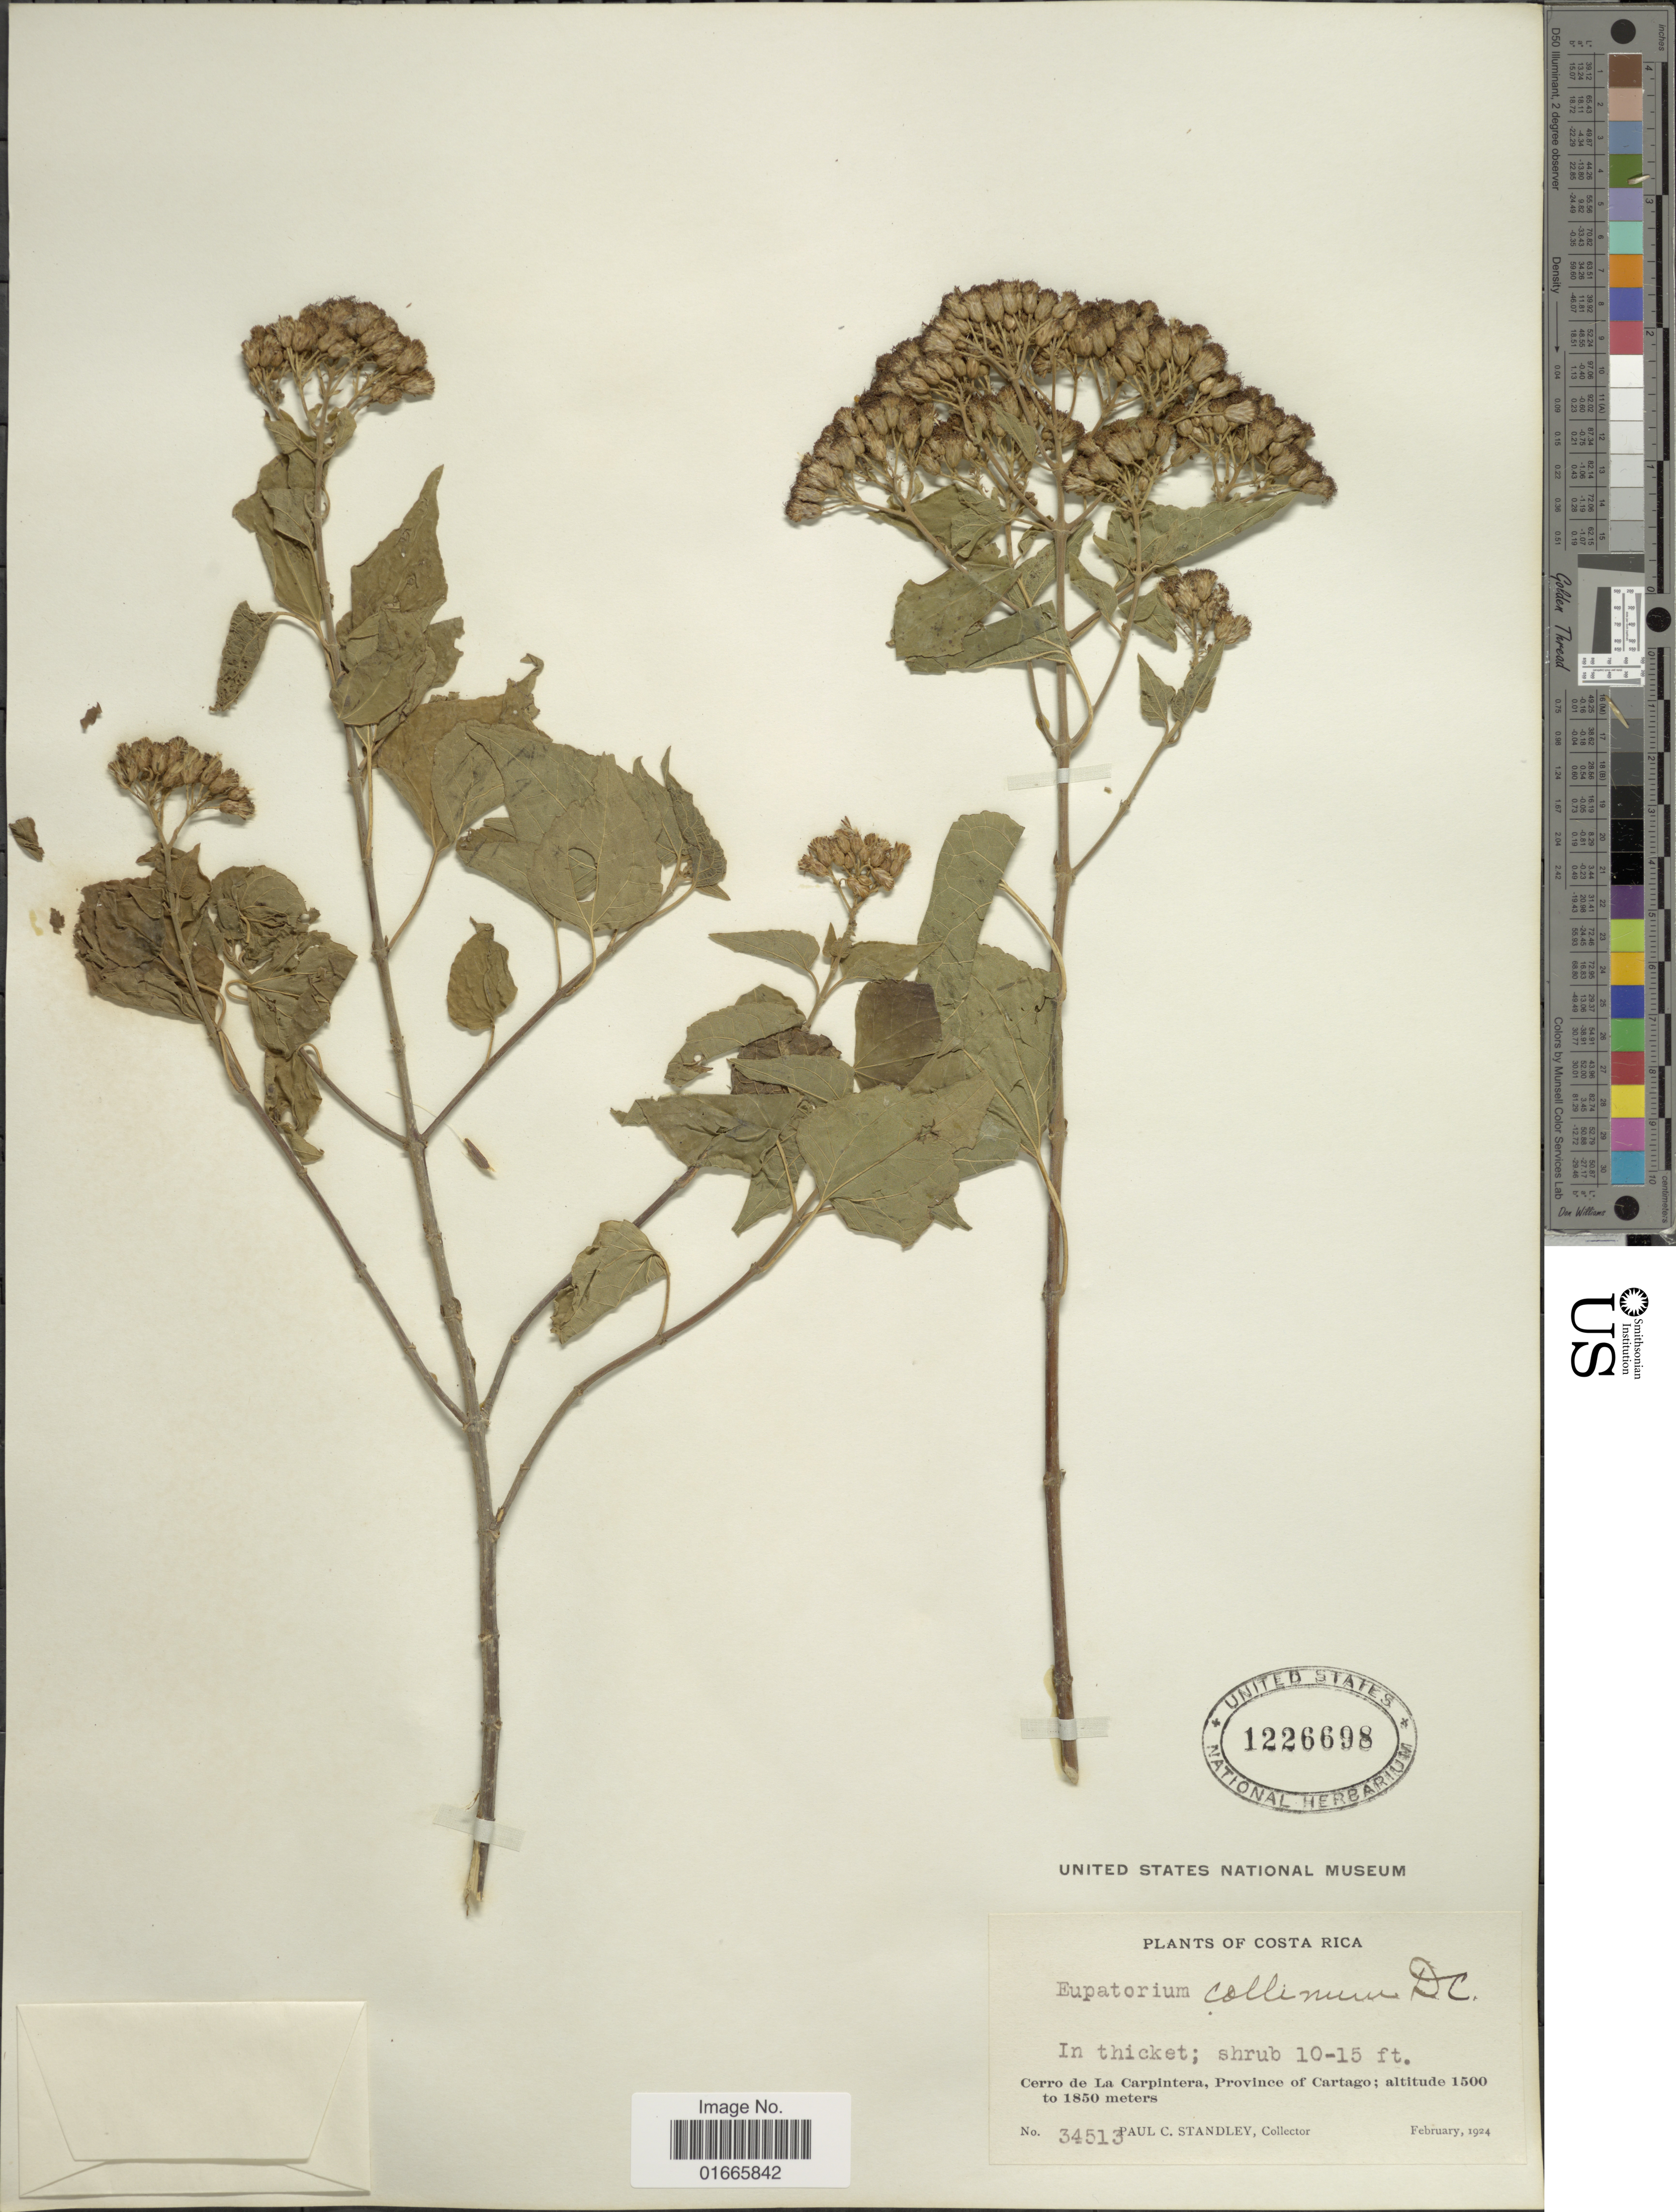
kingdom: Plantae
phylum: Tracheophyta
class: Magnoliopsida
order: Asterales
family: Asteraceae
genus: Chromolaena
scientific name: Chromolaena collina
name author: (DC.) R.M. King & H. Rob.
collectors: P. C. Standley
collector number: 34513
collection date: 1924-02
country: Costa Rica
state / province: Cartago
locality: Cerro de La Carpintera, Province of Cartago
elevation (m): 1500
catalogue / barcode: US 1226698